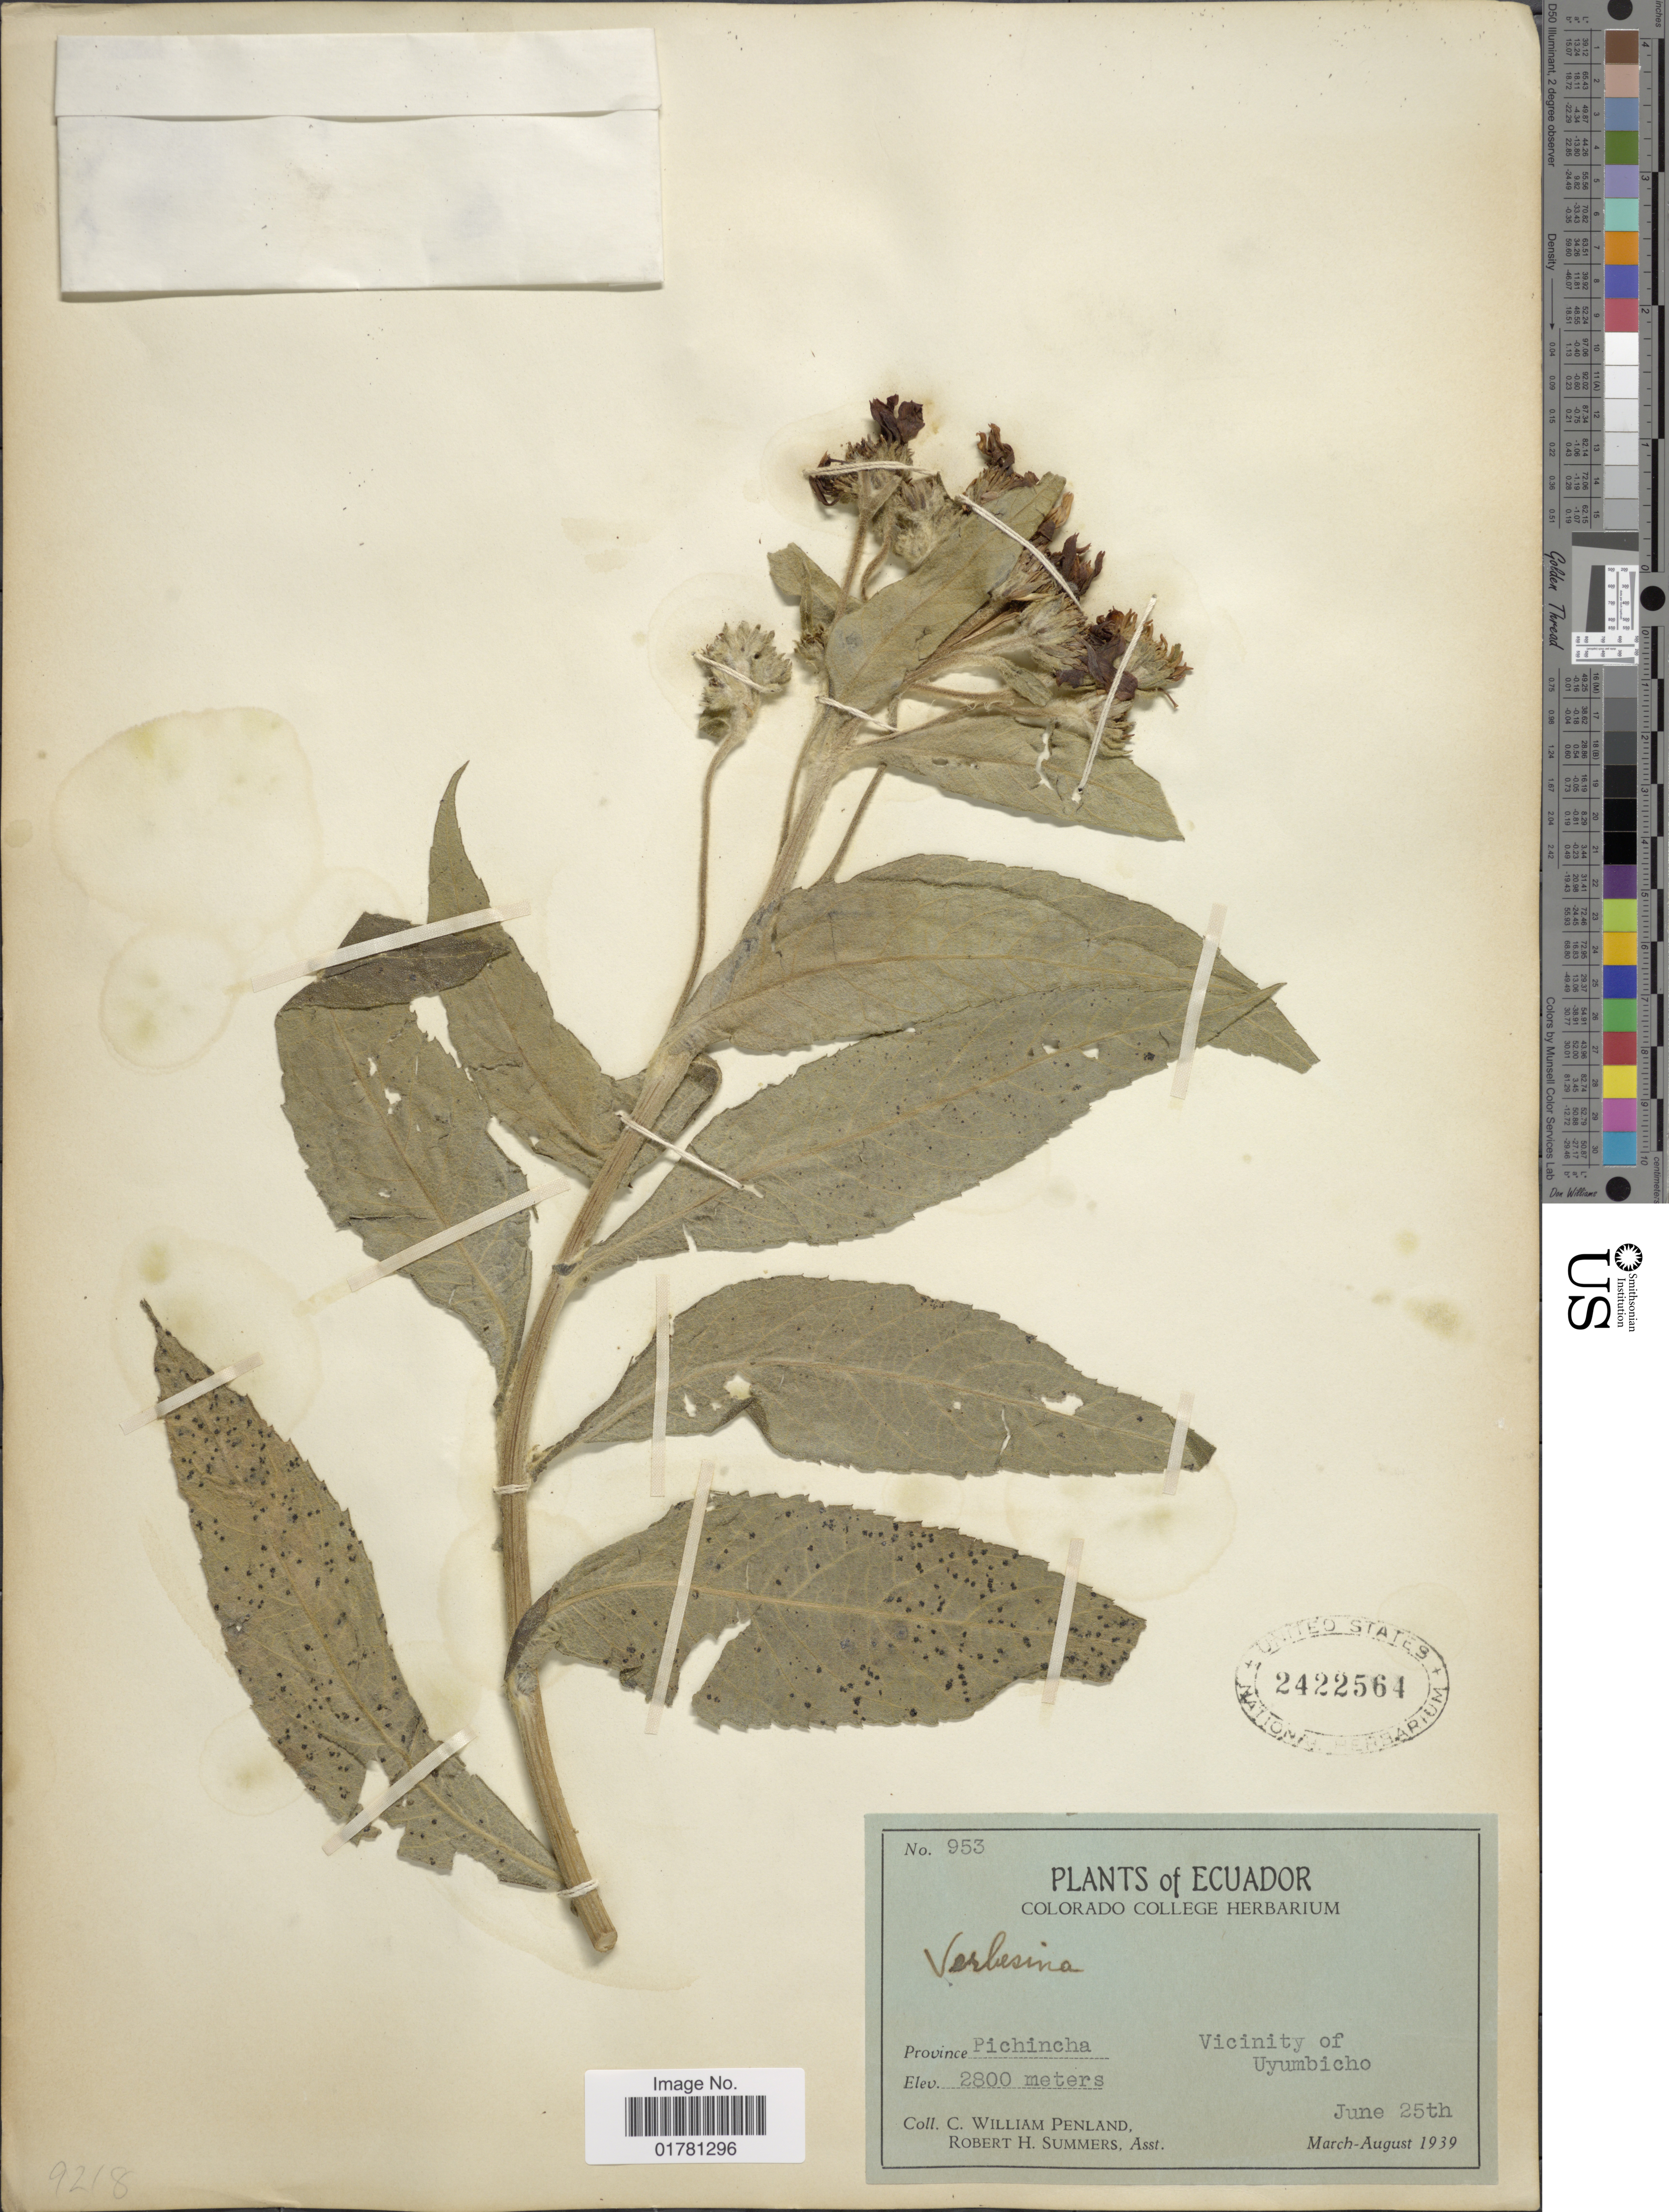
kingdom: Plantae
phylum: Tracheophyta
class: Magnoliopsida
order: Asterales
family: Asteraceae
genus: Verbesina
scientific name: Verbesina sodiroi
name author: Hieron.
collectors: C. W. Penland & R. Summers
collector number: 953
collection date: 1939-06-25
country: Ecuador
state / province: Pichincha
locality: Vicinity of Uyumbicho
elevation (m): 2800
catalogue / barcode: US 2422564